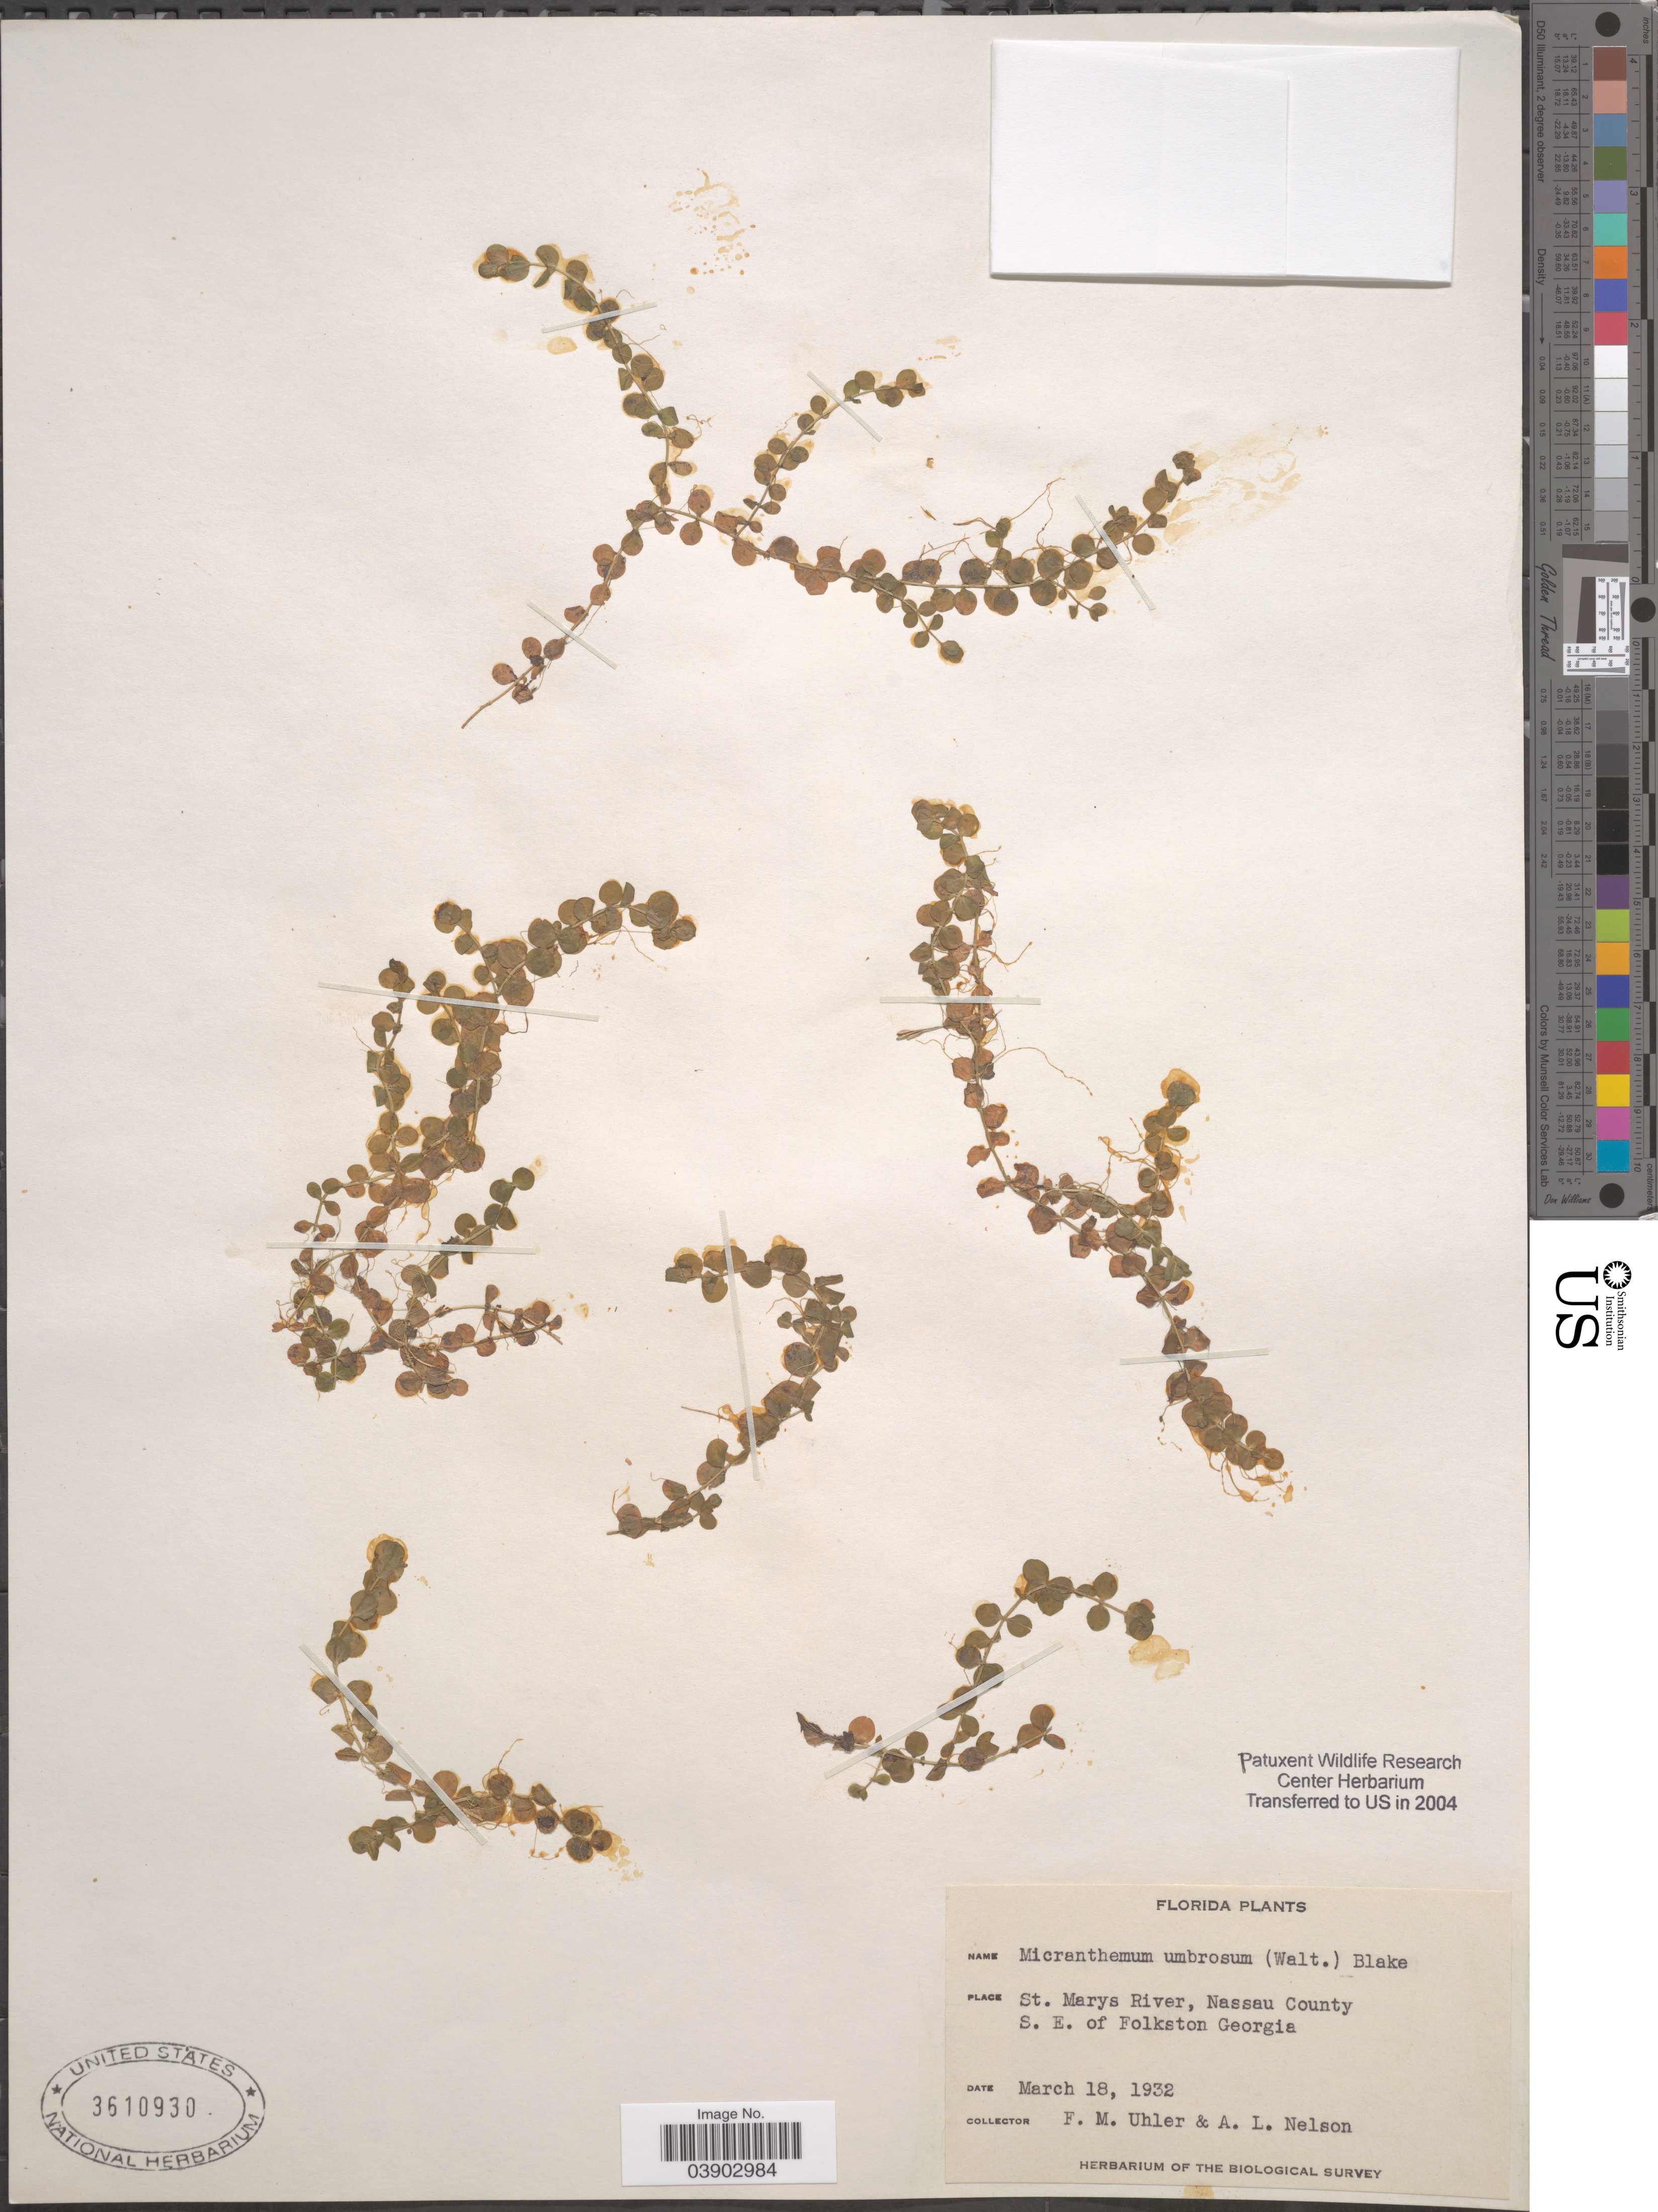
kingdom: Plantae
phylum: Tracheophyta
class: Magnoliopsida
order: Lamiales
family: Linderniaceae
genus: Micranthemum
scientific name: Micranthemum umbrosum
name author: (J.F. Gmel.) S.F. Blake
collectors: F. M. Uhler & A. L. Nelson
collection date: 1932-03-18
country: United States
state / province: Florida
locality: St. Marys River, Nassau County. S. E. of Folkston Georgia.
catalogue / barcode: US 3610930